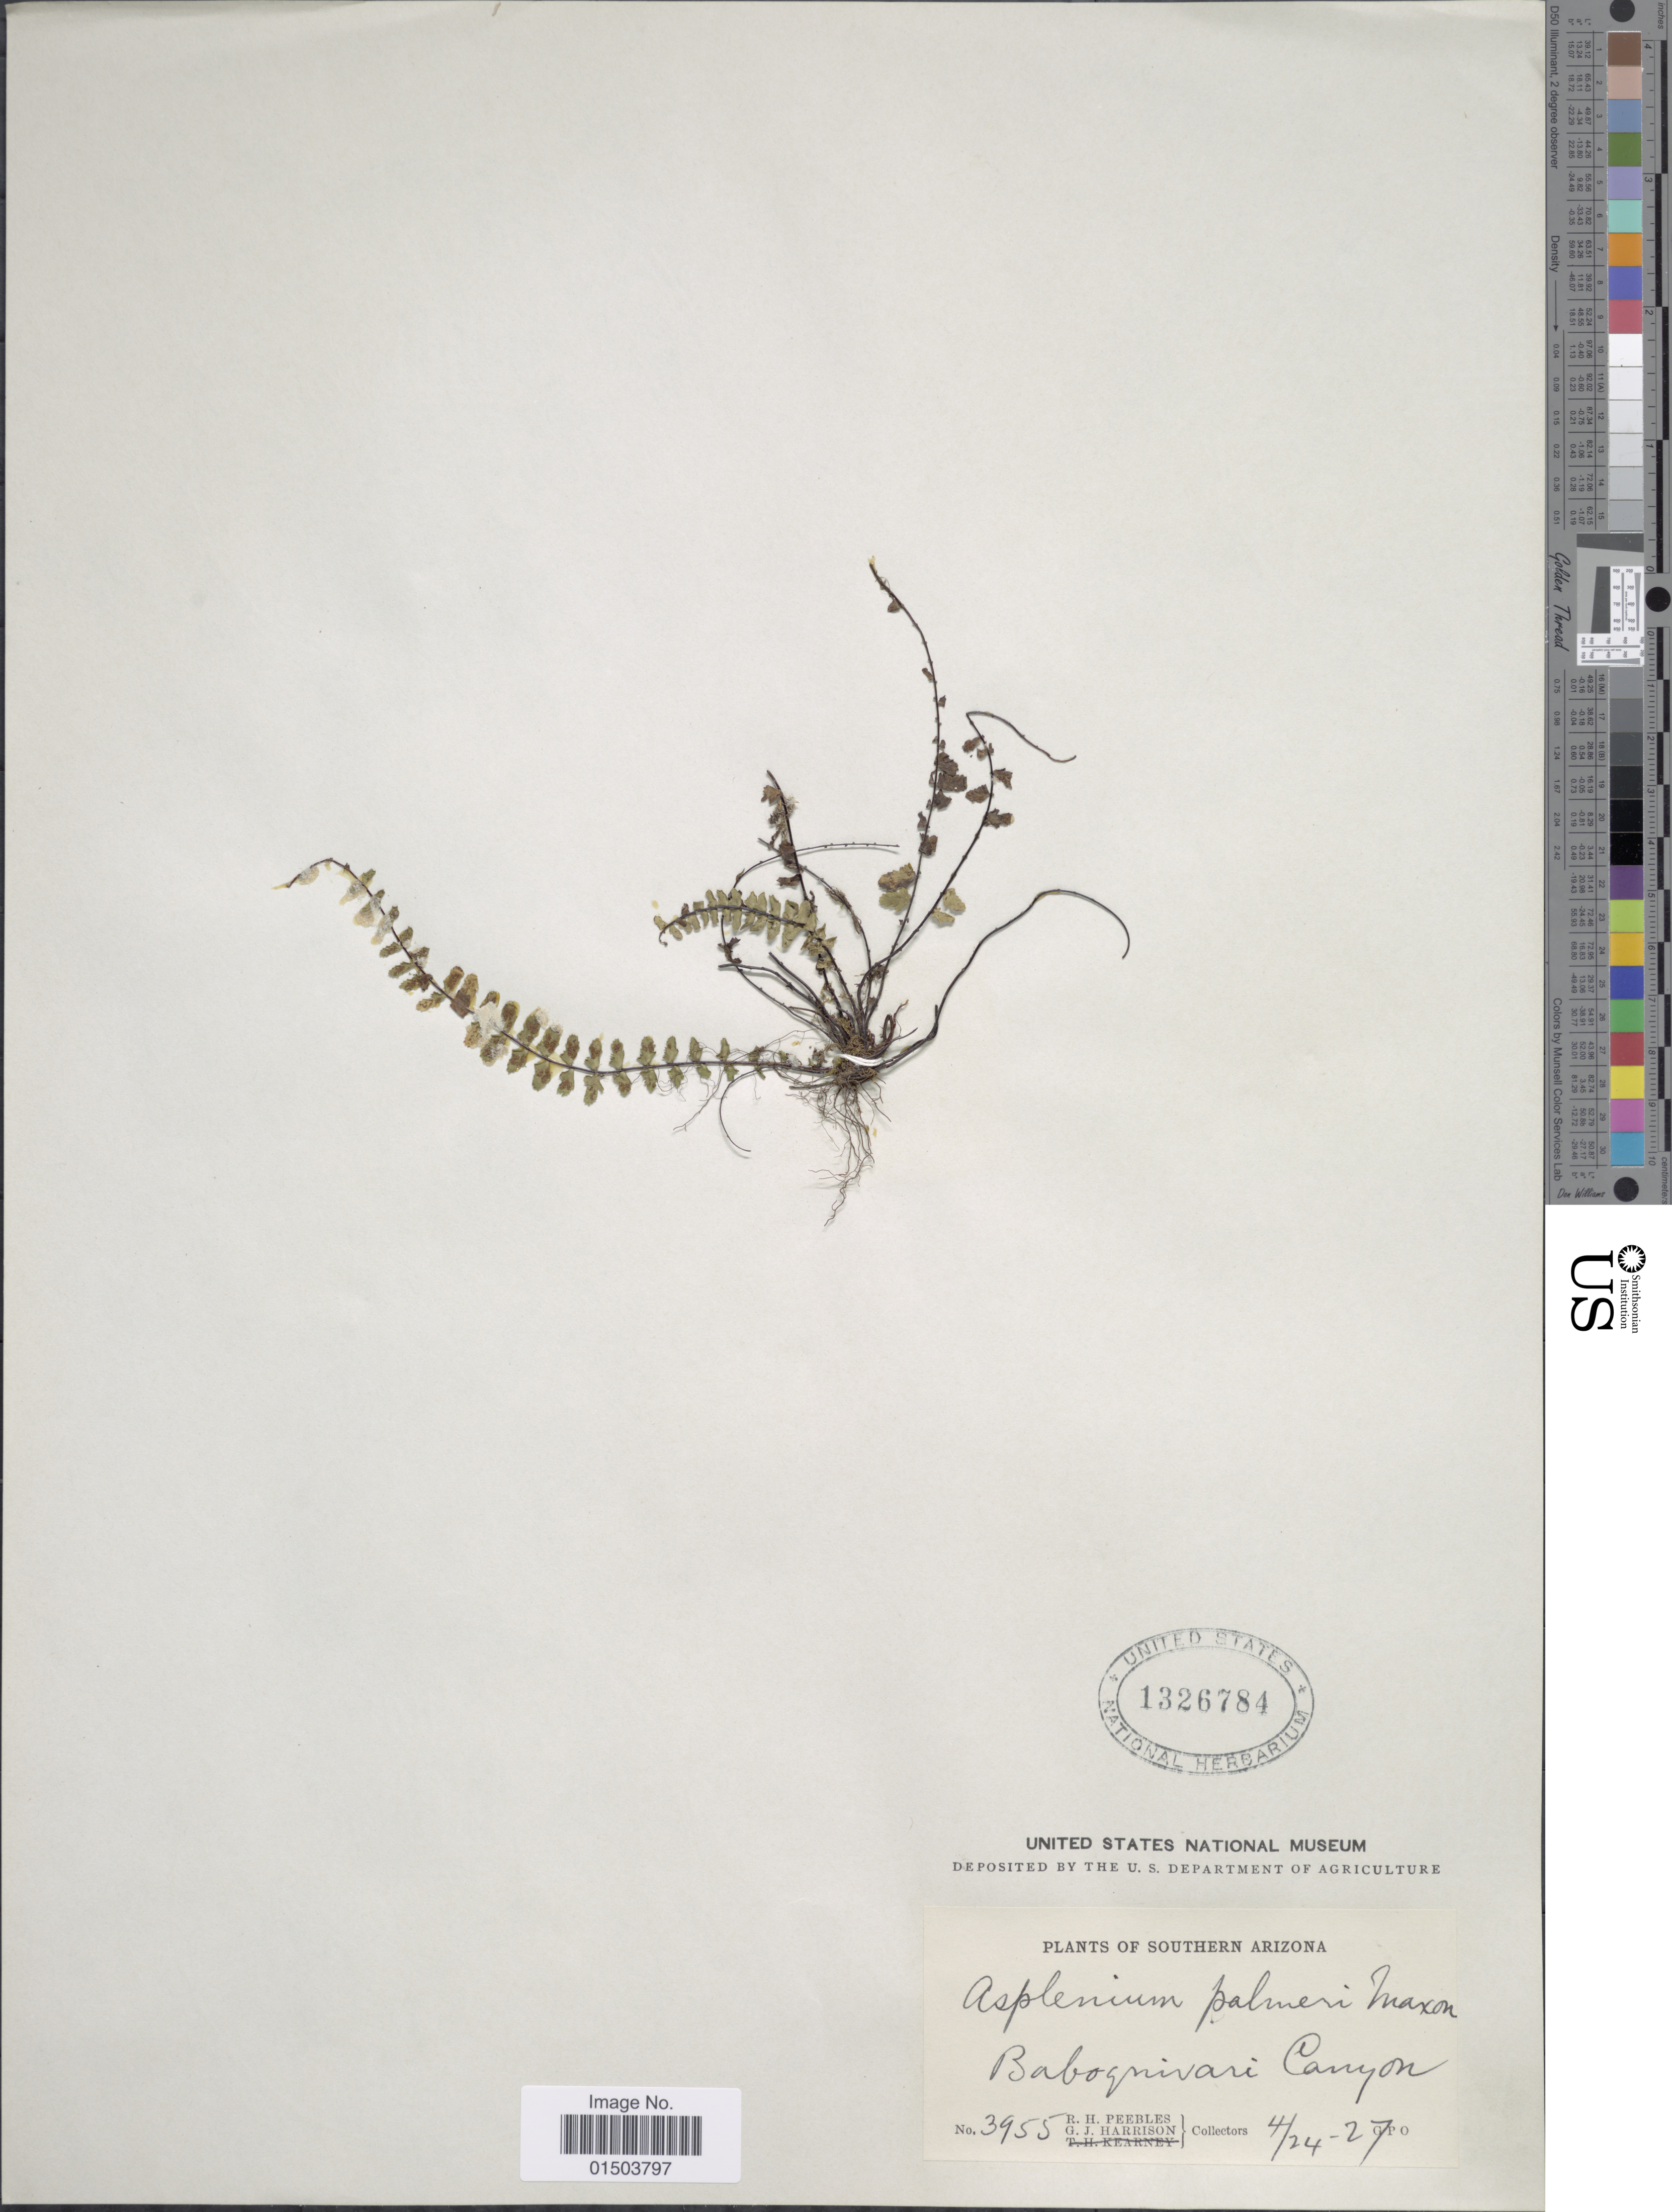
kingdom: Plantae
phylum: Tracheophyta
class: Polypodiopsida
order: Polypodiales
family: Aspleniaceae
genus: Asplenium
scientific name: Asplenium palmeri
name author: Maxon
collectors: R. H. Peebles & G. J. Harrison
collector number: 3955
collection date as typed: Transcribed d/m/y: 24/4/27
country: United States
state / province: Arizona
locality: Southern Arizona. Baboquivari Canyon.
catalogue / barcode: US 1326784